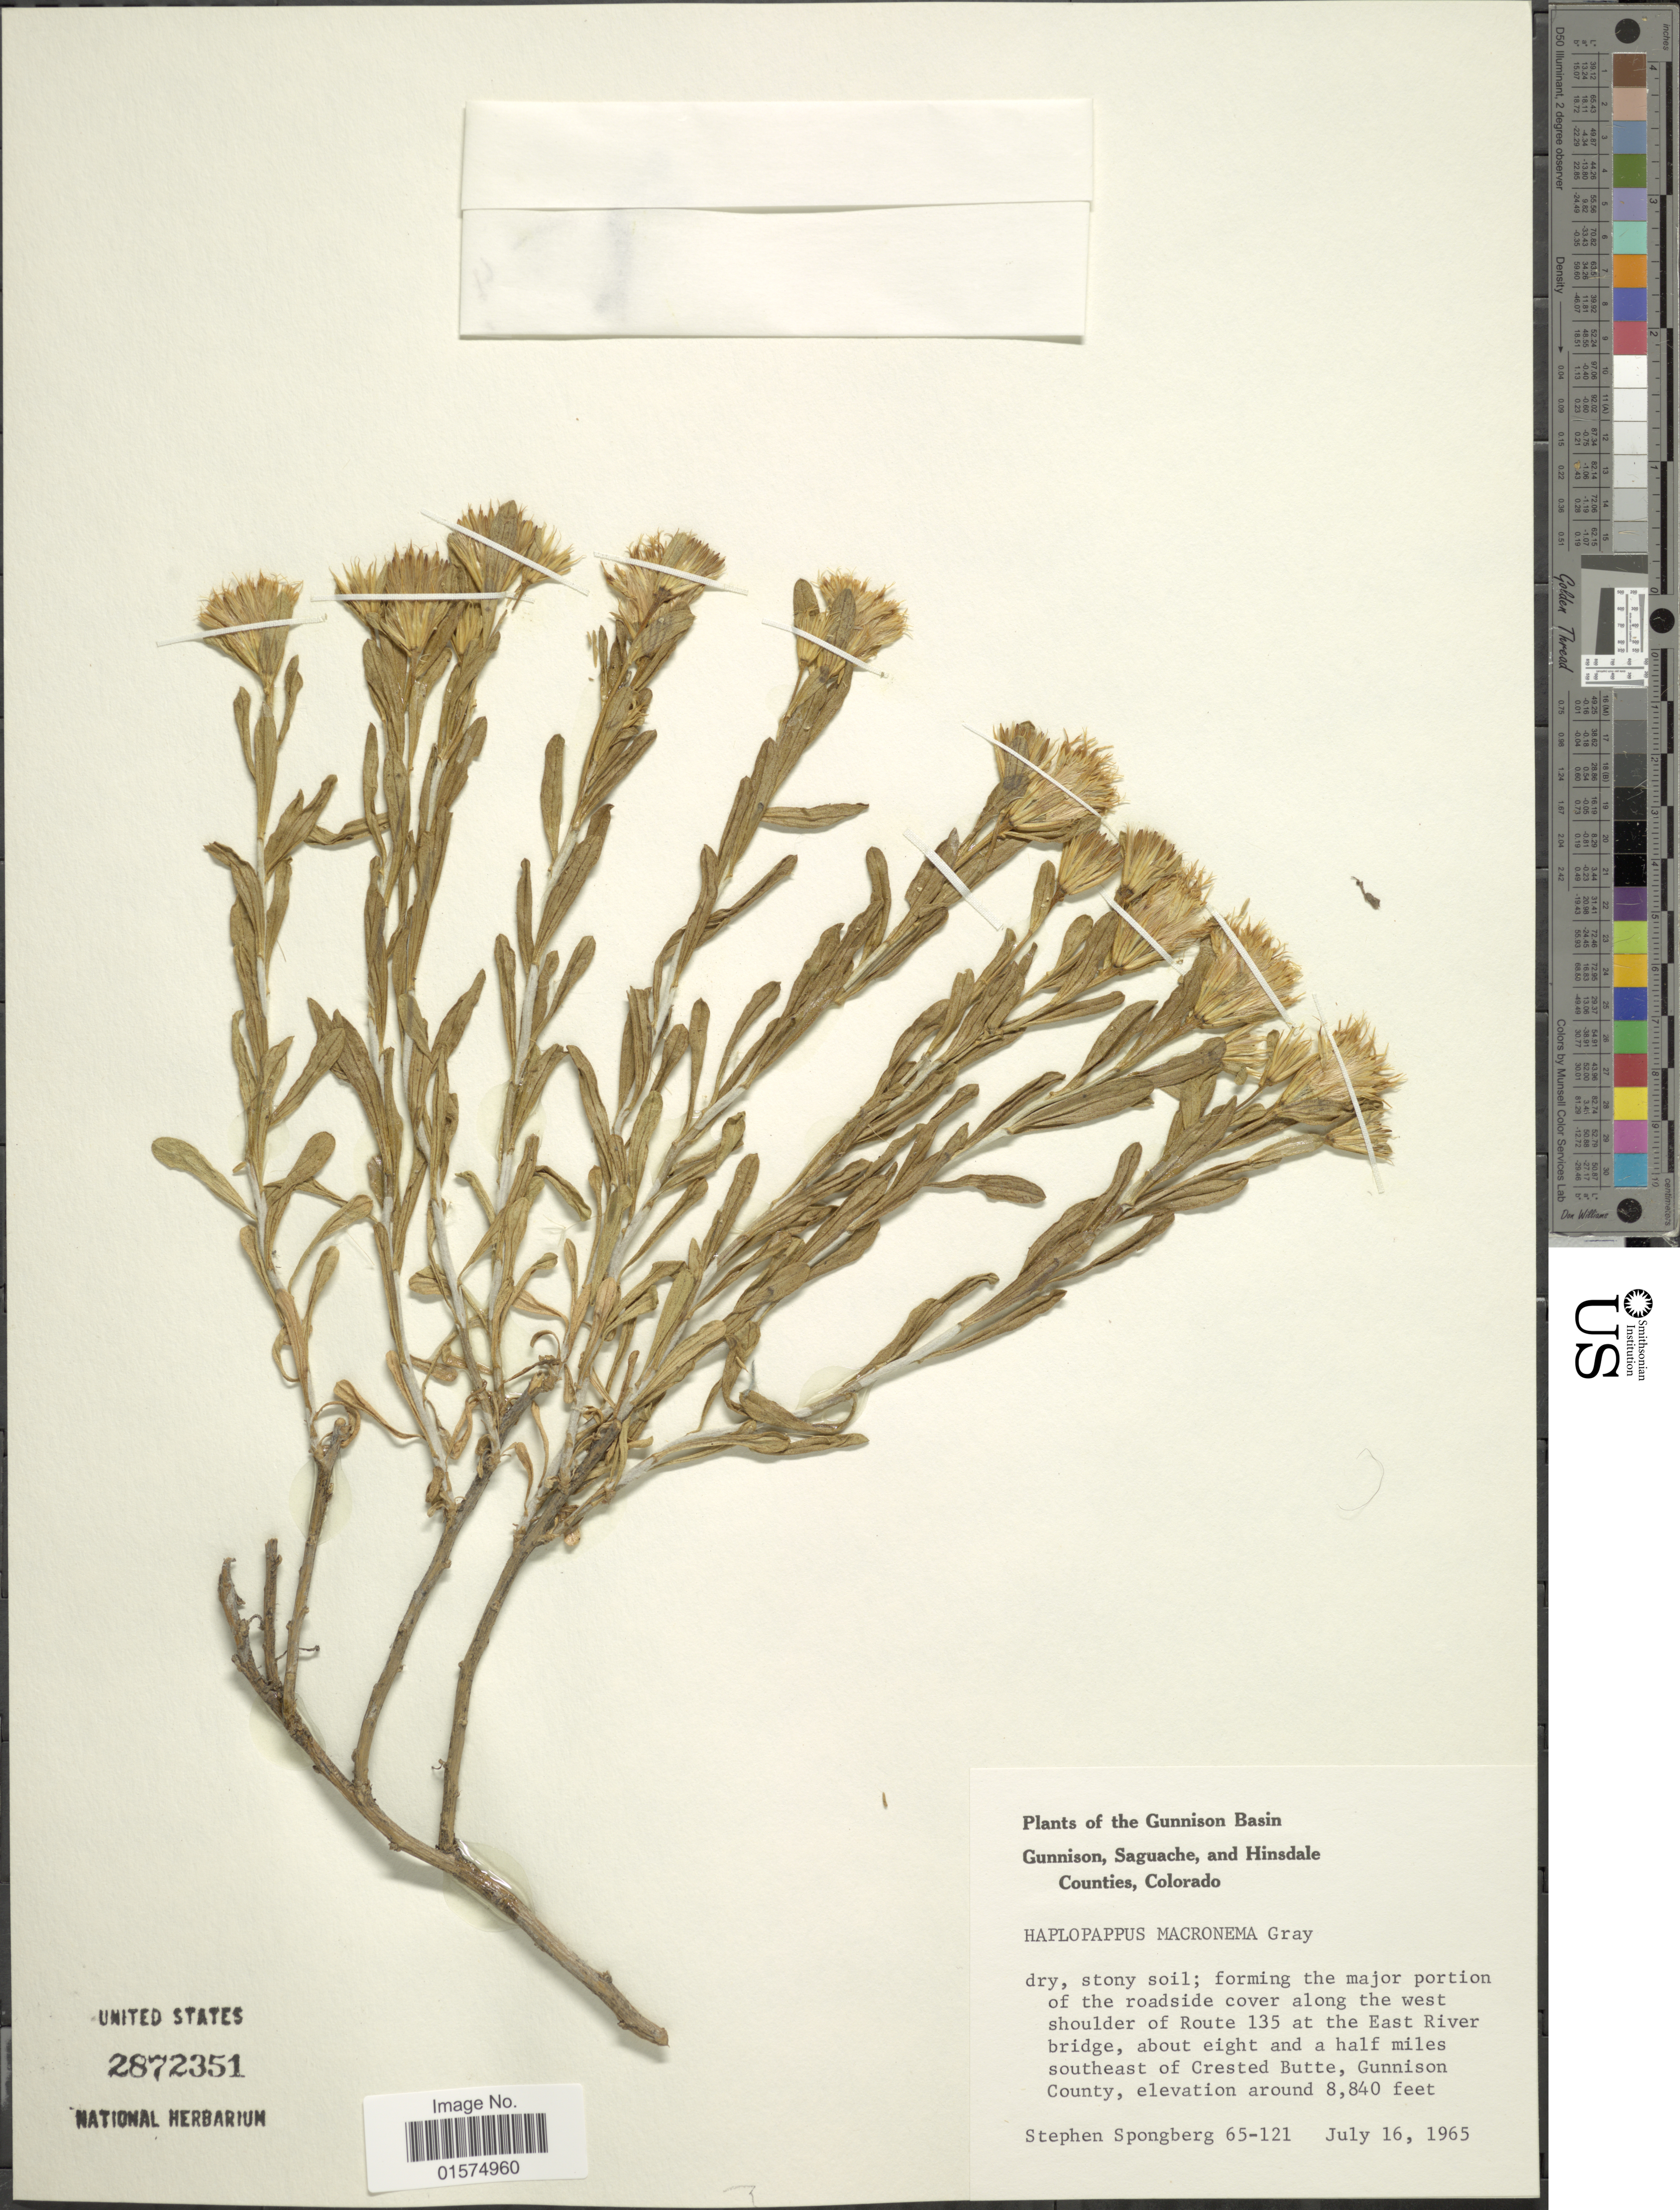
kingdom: Plantae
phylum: Tracheophyta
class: Magnoliopsida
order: Asterales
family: Asteraceae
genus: Ericameria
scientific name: Ericameria discoidea var. discoidea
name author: (Nutt.) G.L. Nesom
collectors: S. A.Spongberg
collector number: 65-121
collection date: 1965-07-16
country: United States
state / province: Colorado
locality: Gunnison Basin. Route 135 at the East River bridge, about eight and a half miles southeast of Crested Butte, Gunnison County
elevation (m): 2694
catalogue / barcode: US 2872351